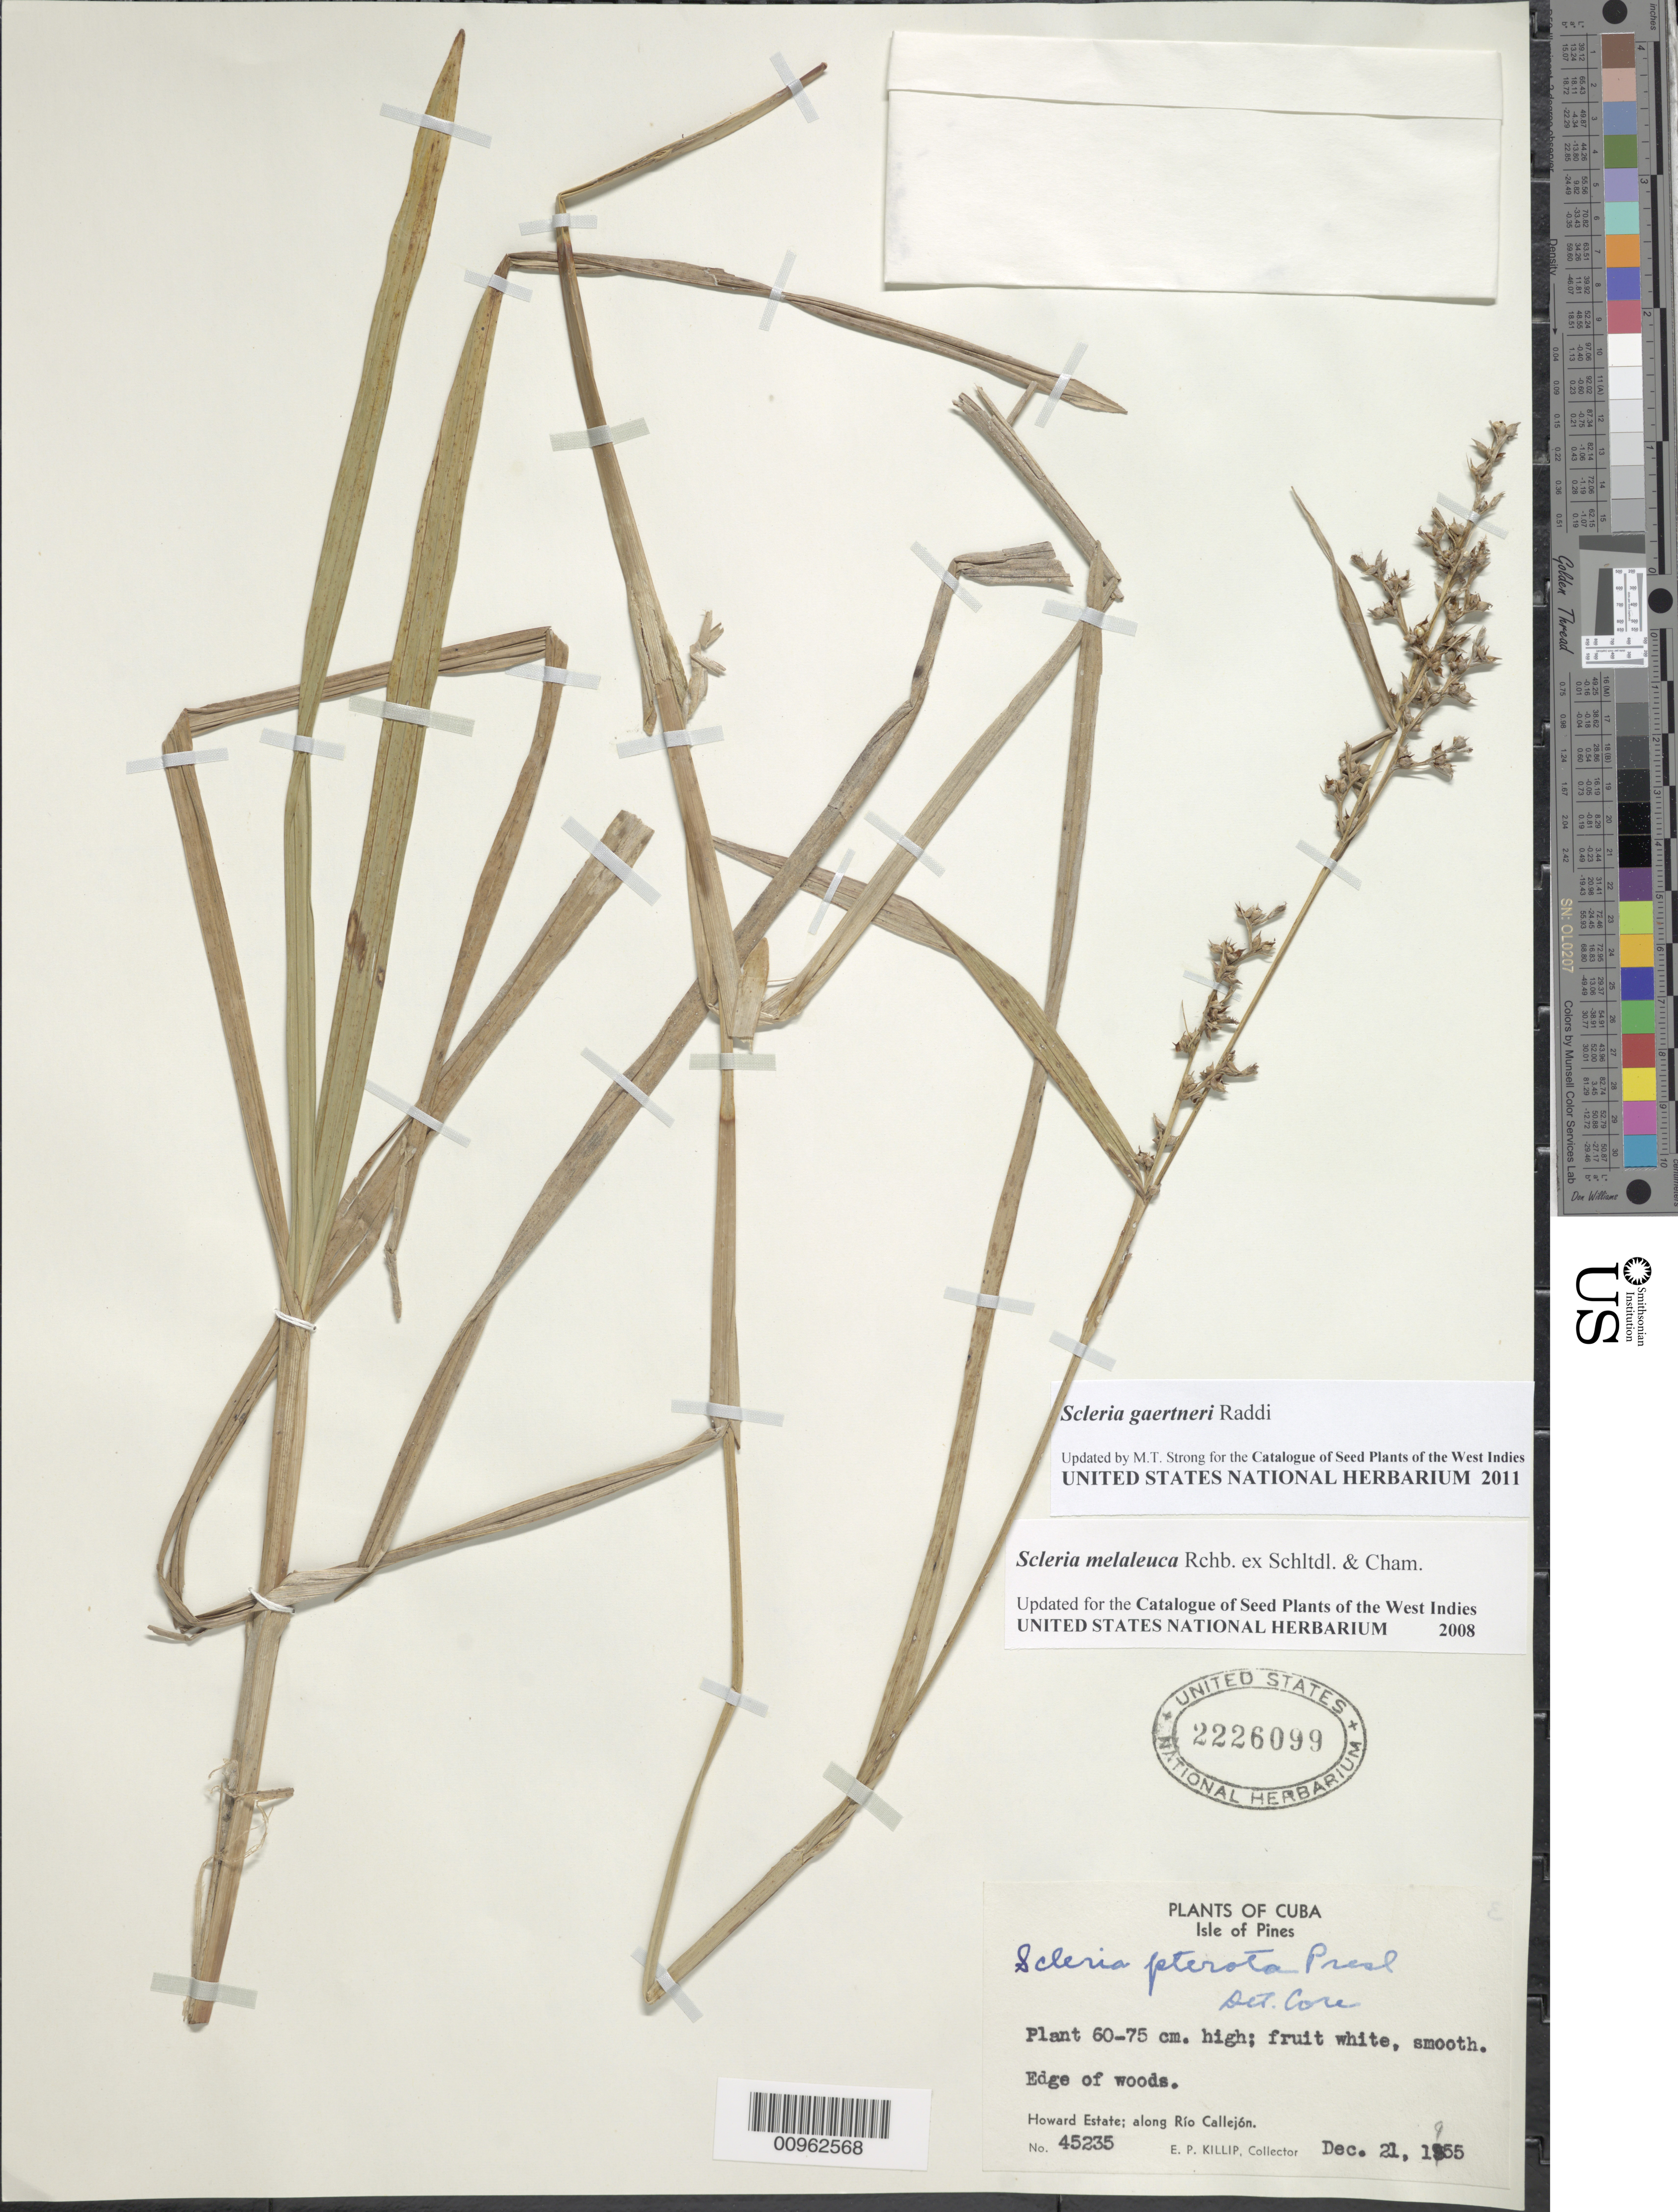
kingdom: Plantae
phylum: Tracheophyta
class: Liliopsida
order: Poales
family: Cyperaceae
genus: Scleria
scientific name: Scleria gaertneri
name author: Raddi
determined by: Strong, M. T., (US), Smithsonian Institution - National Museum of Natural History (UNITED STATES)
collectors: E. P. Killip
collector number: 45235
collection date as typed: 21 Dec 1955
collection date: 1955-12-21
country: Cuba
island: Isla de la Juventud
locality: Howard Estate, along Río Callejón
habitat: Edge of woods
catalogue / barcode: US 2226099